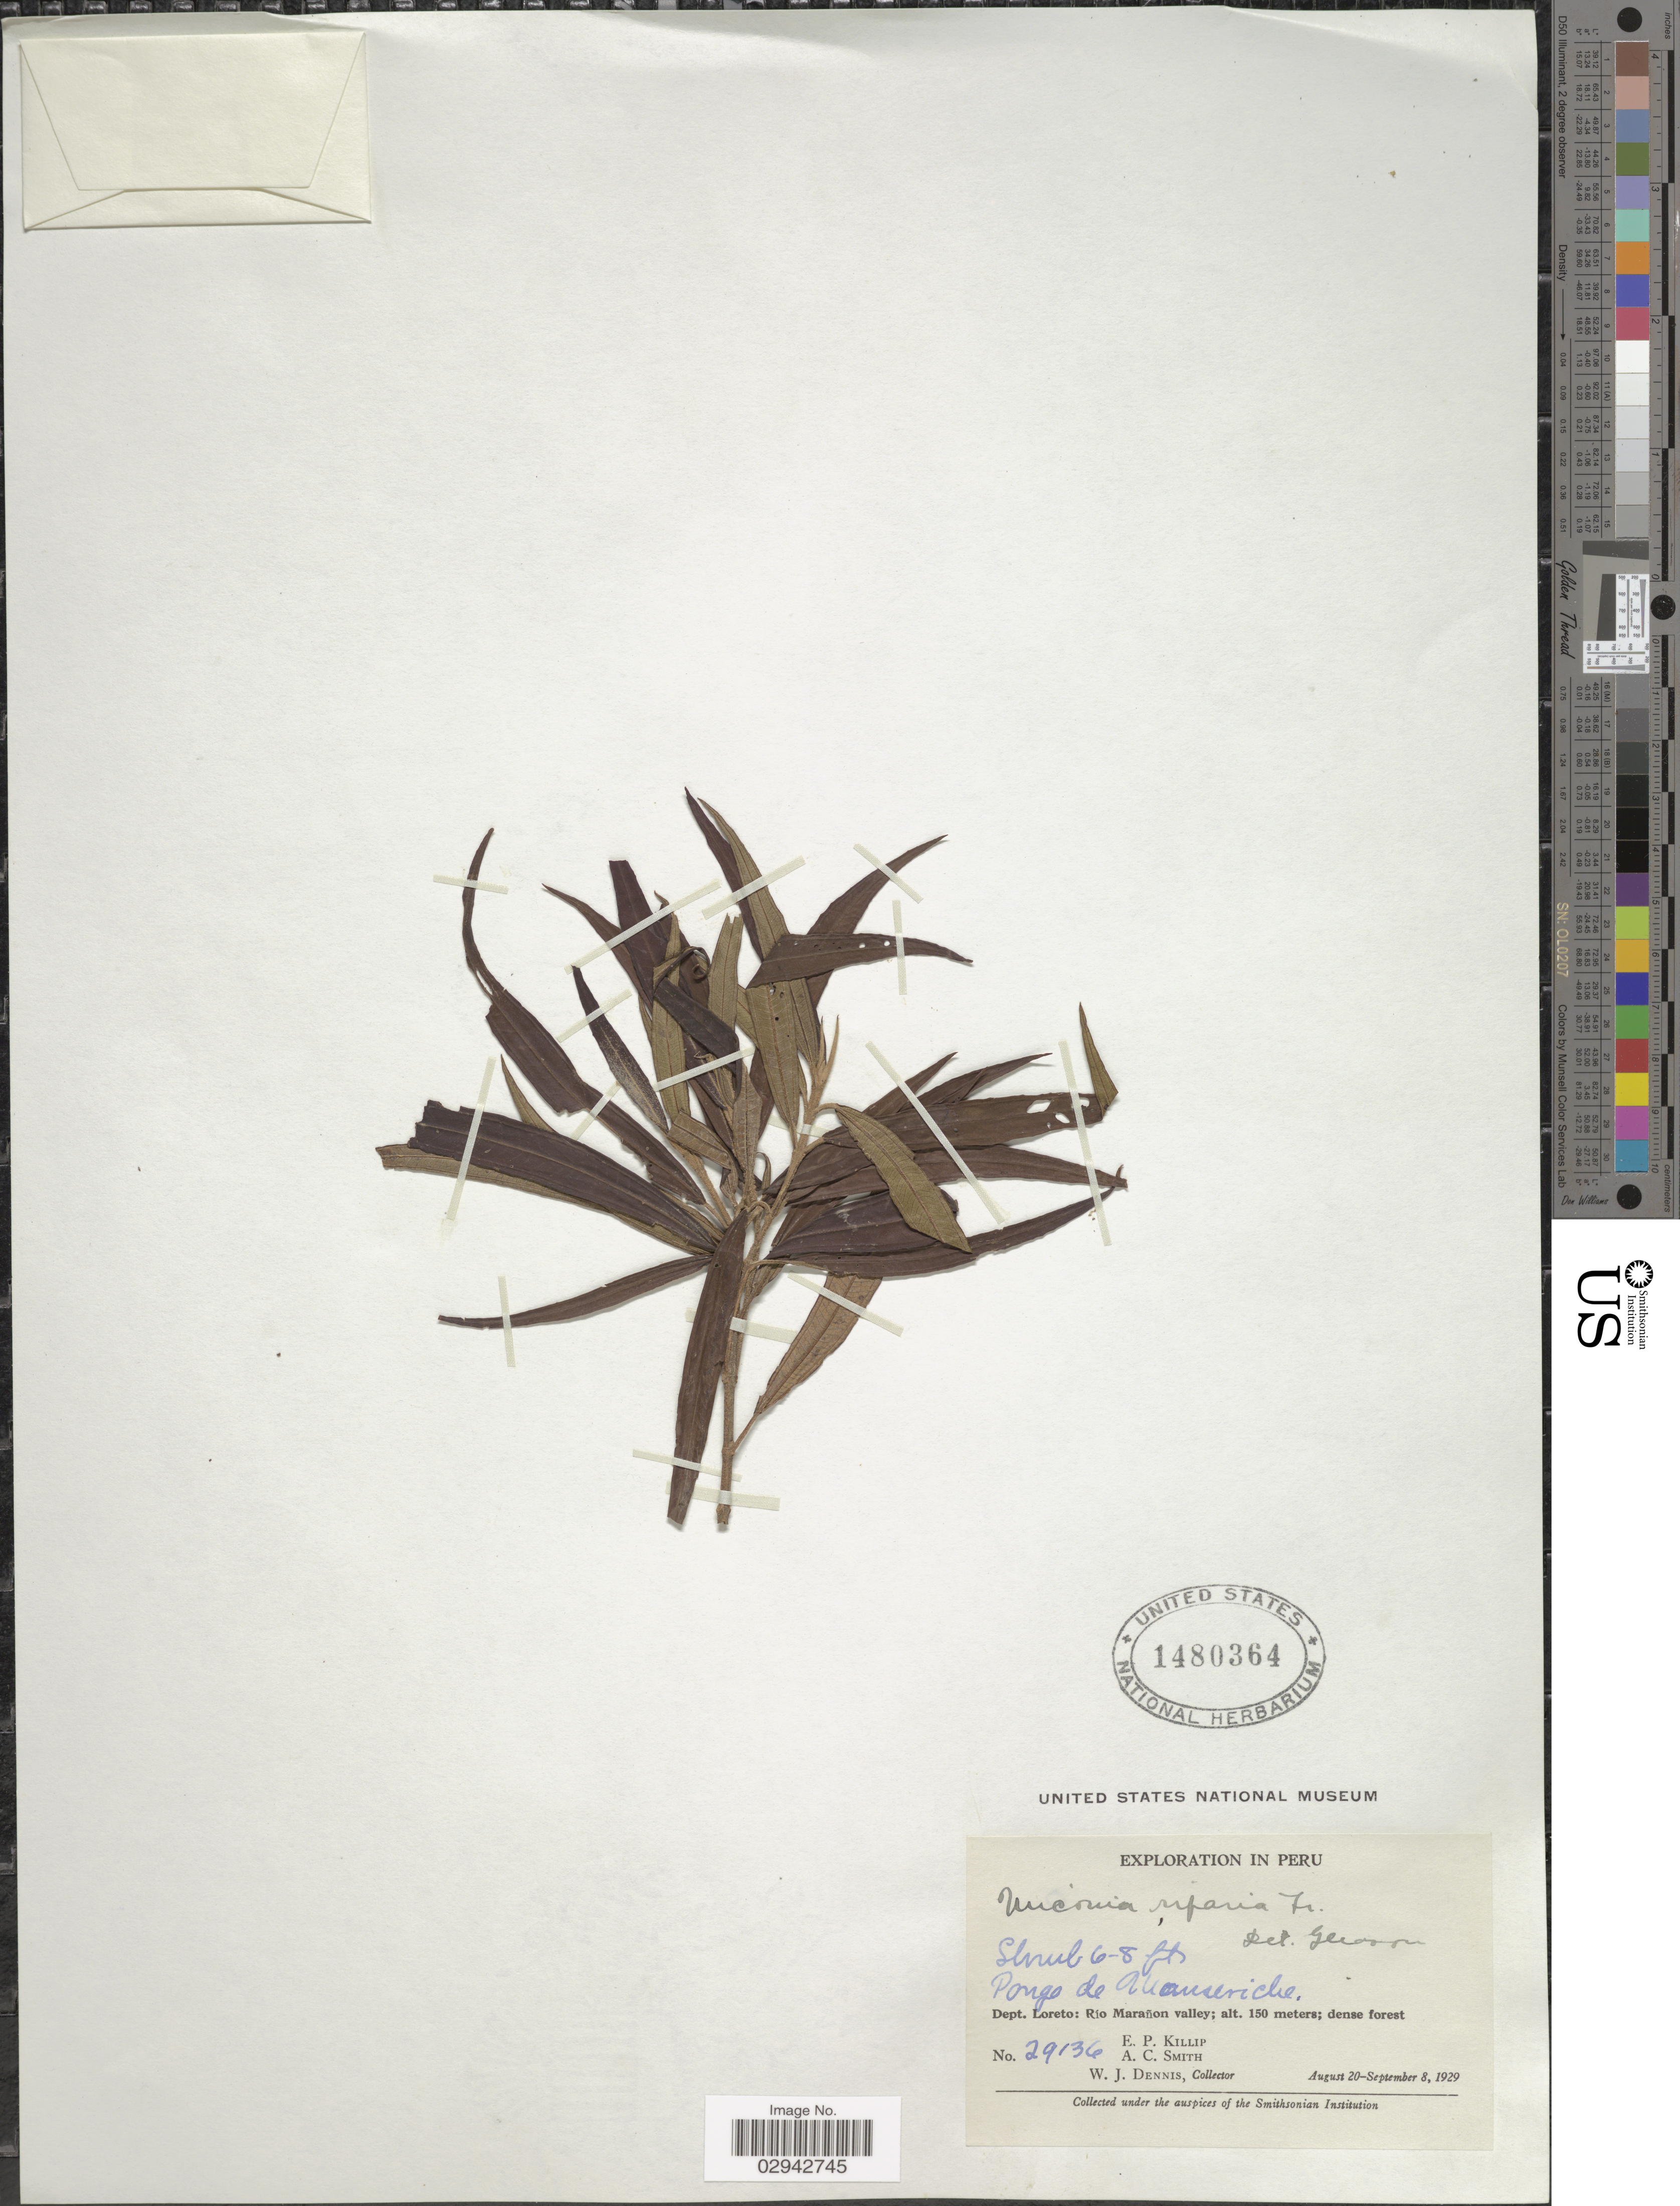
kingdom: Plantae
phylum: Tracheophyta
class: Magnoliopsida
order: Myrtales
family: Melastomataceae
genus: Miconia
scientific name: Miconia riparia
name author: Triana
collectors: E. P. Killip, A. C. Smith & W. J. Dennis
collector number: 29136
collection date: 1929-08-20/1929-09-08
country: Peru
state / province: Loreto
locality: Pongo de Manseriche. Dept. Loreto: Río Marañon valley.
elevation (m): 150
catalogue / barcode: US 1480364